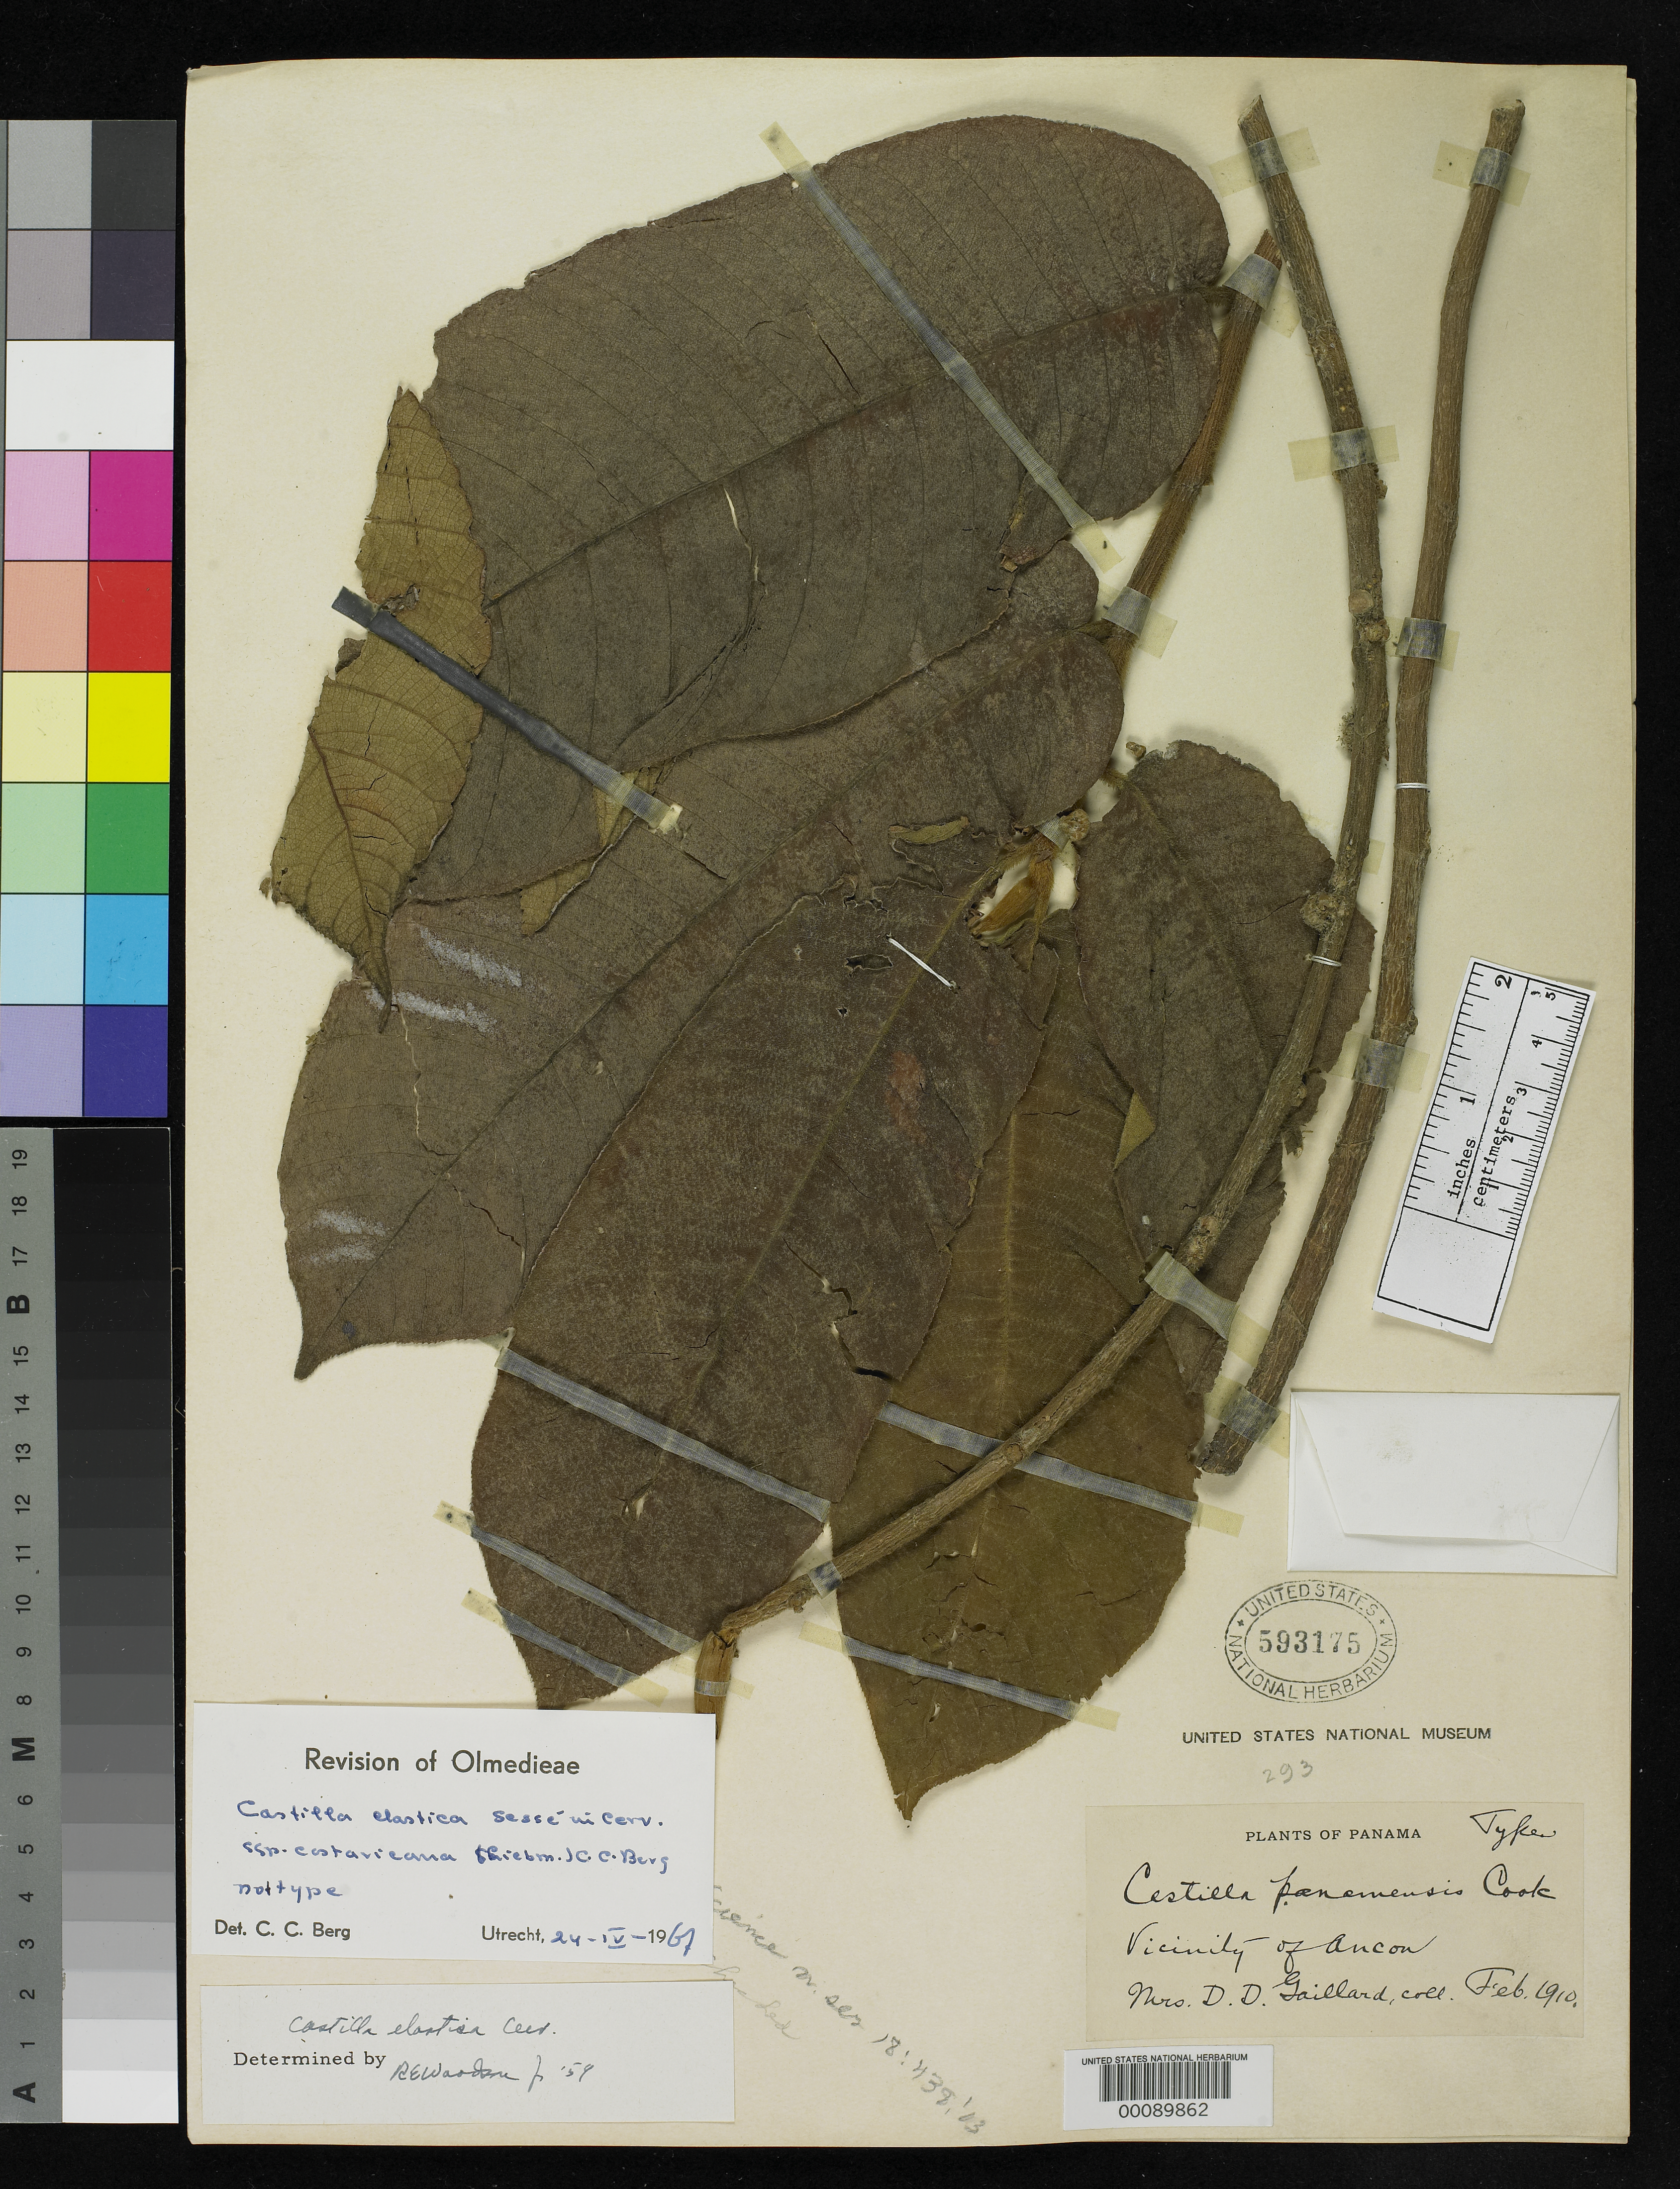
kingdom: Plantae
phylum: Tracheophyta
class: Magnoliopsida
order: Rosales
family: Moraceae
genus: Castilla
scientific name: Castilla panamensis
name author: O.F. Cook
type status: Type Collection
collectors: D. D. Gaillard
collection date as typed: Feb 1910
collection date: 1910-02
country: Panama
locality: Vicinity of Ancon.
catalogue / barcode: US 593175